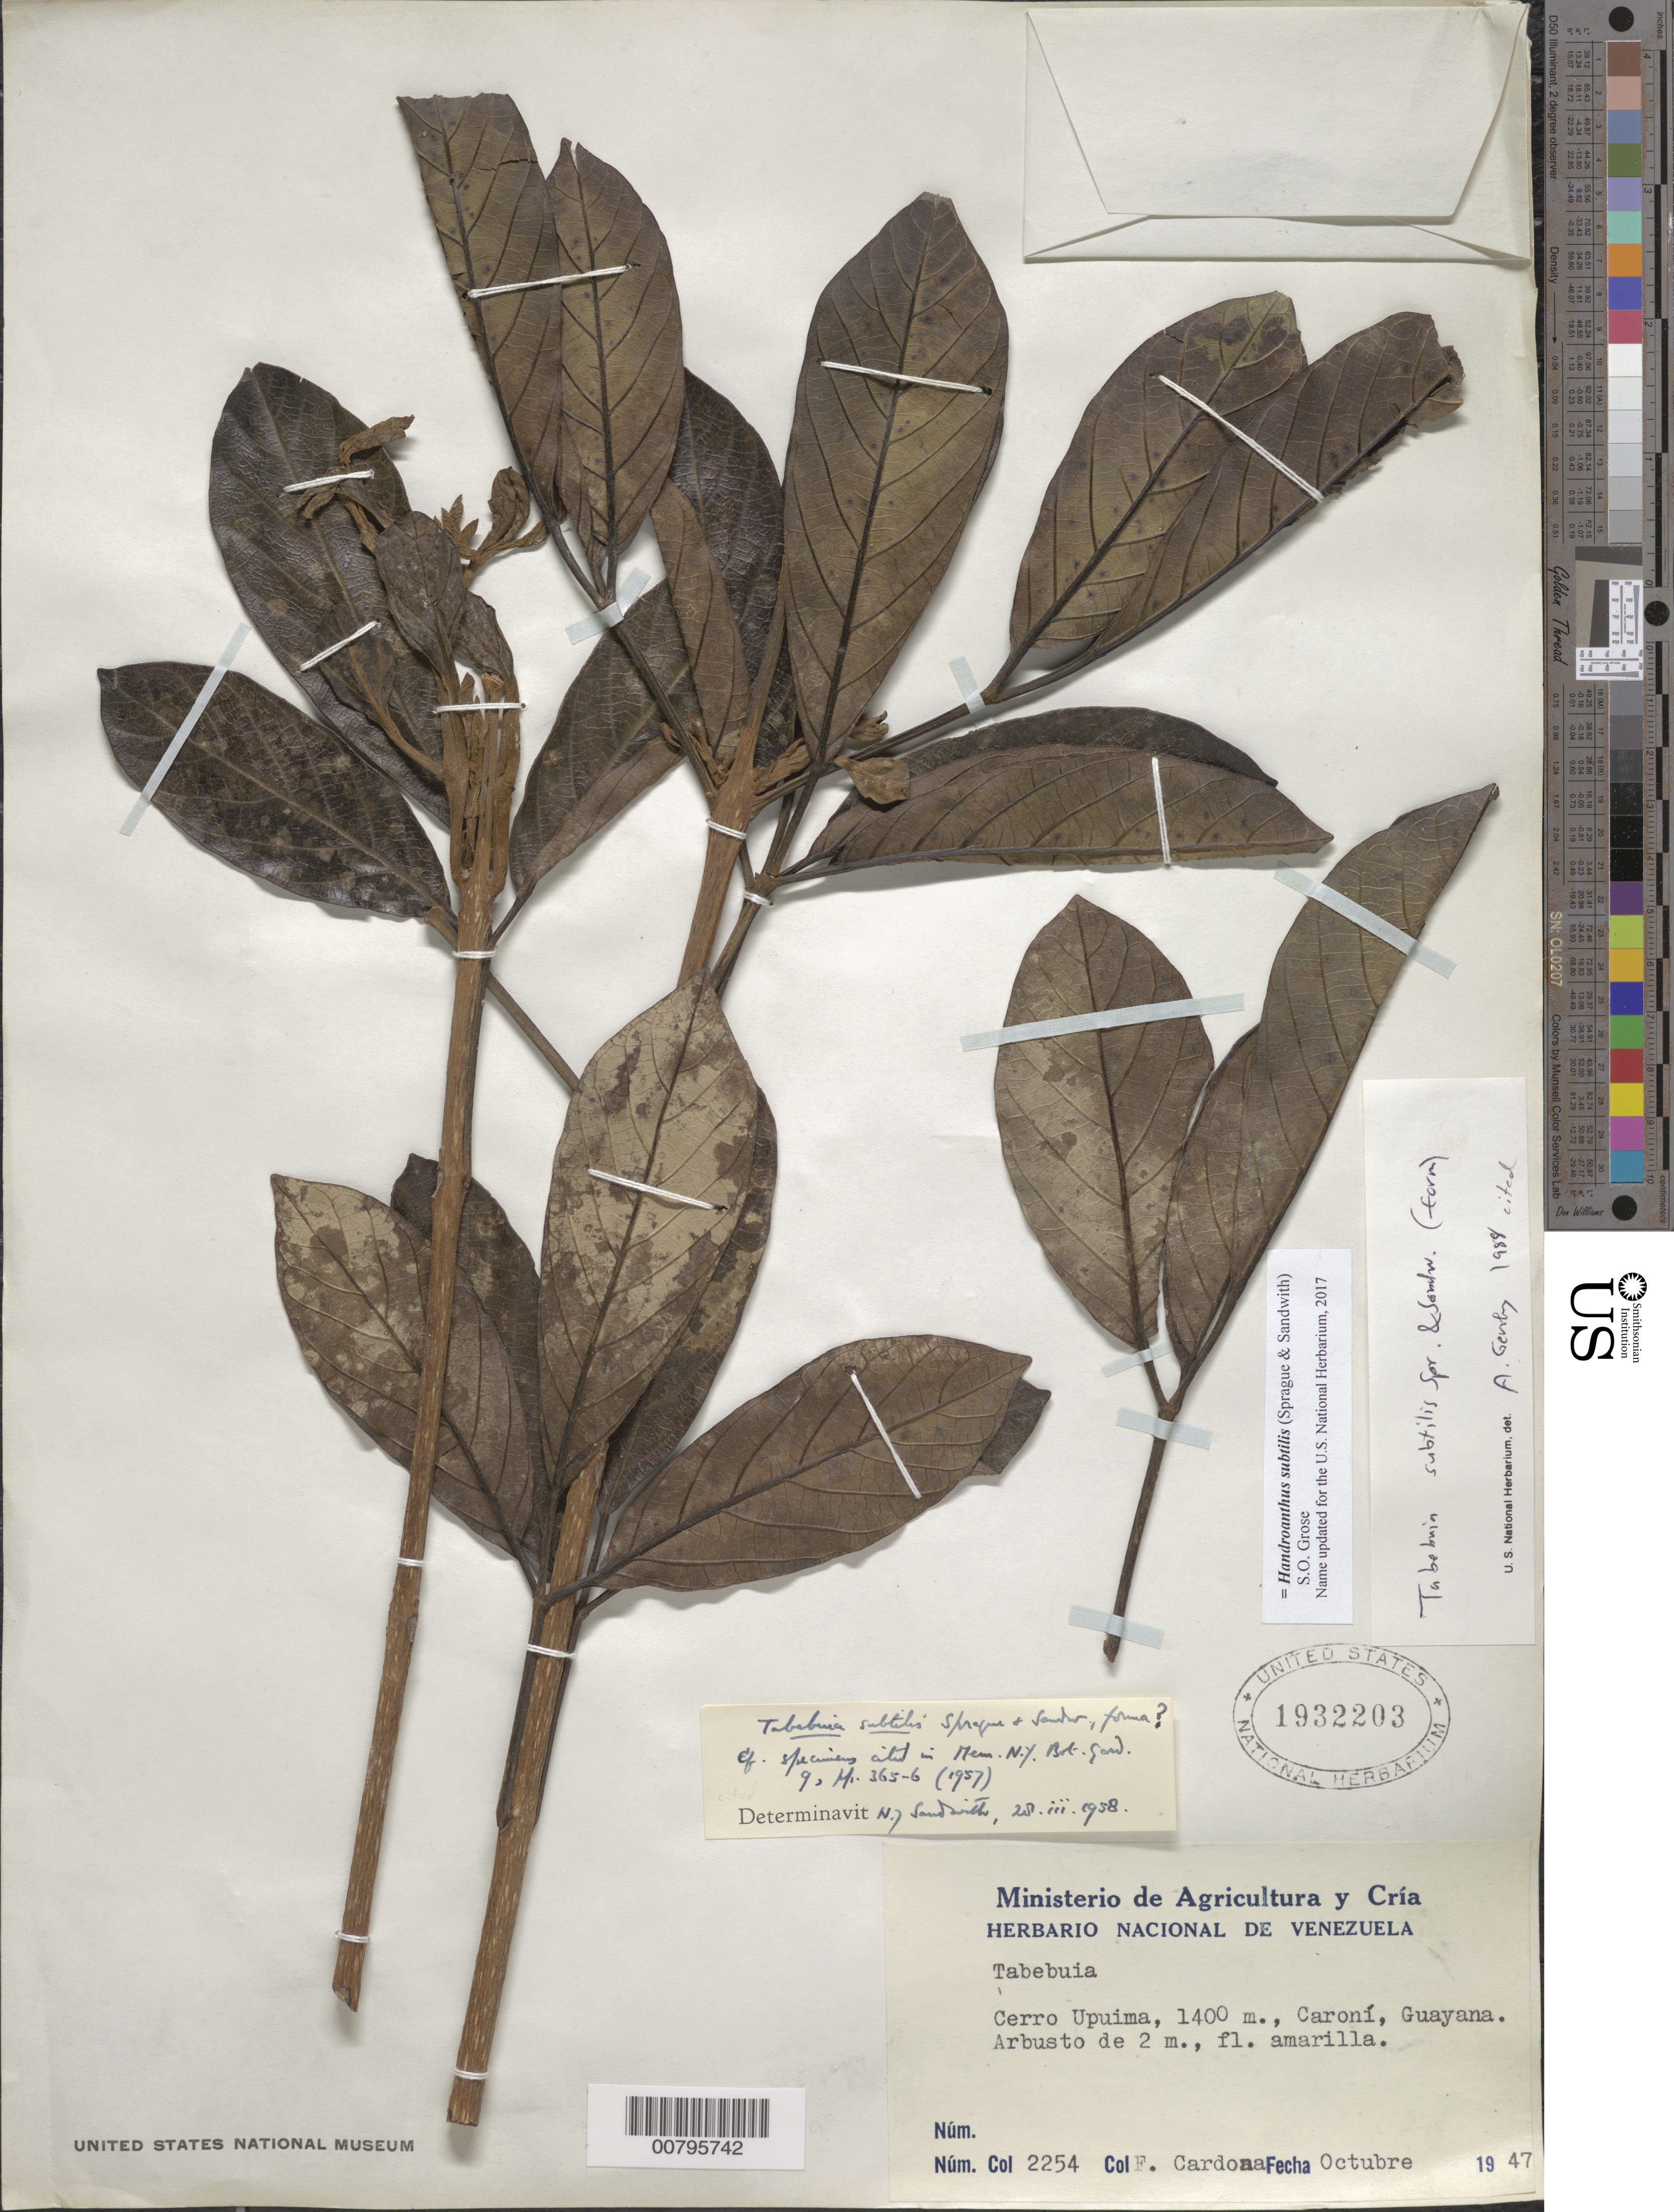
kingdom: Plantae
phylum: Tracheophyta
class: Magnoliopsida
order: Lamiales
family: Bignoniaceae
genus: Handroanthus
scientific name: Handroanthus subtilis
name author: (Sprague & Sandwith) S.O. Grose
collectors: F. Cardona Puig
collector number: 2254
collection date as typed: Oct-47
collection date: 1947-10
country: Venezuela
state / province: Bolívar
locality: Cerro Acopán, Río Caroní, Guayana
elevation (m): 1400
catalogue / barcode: US 1932203